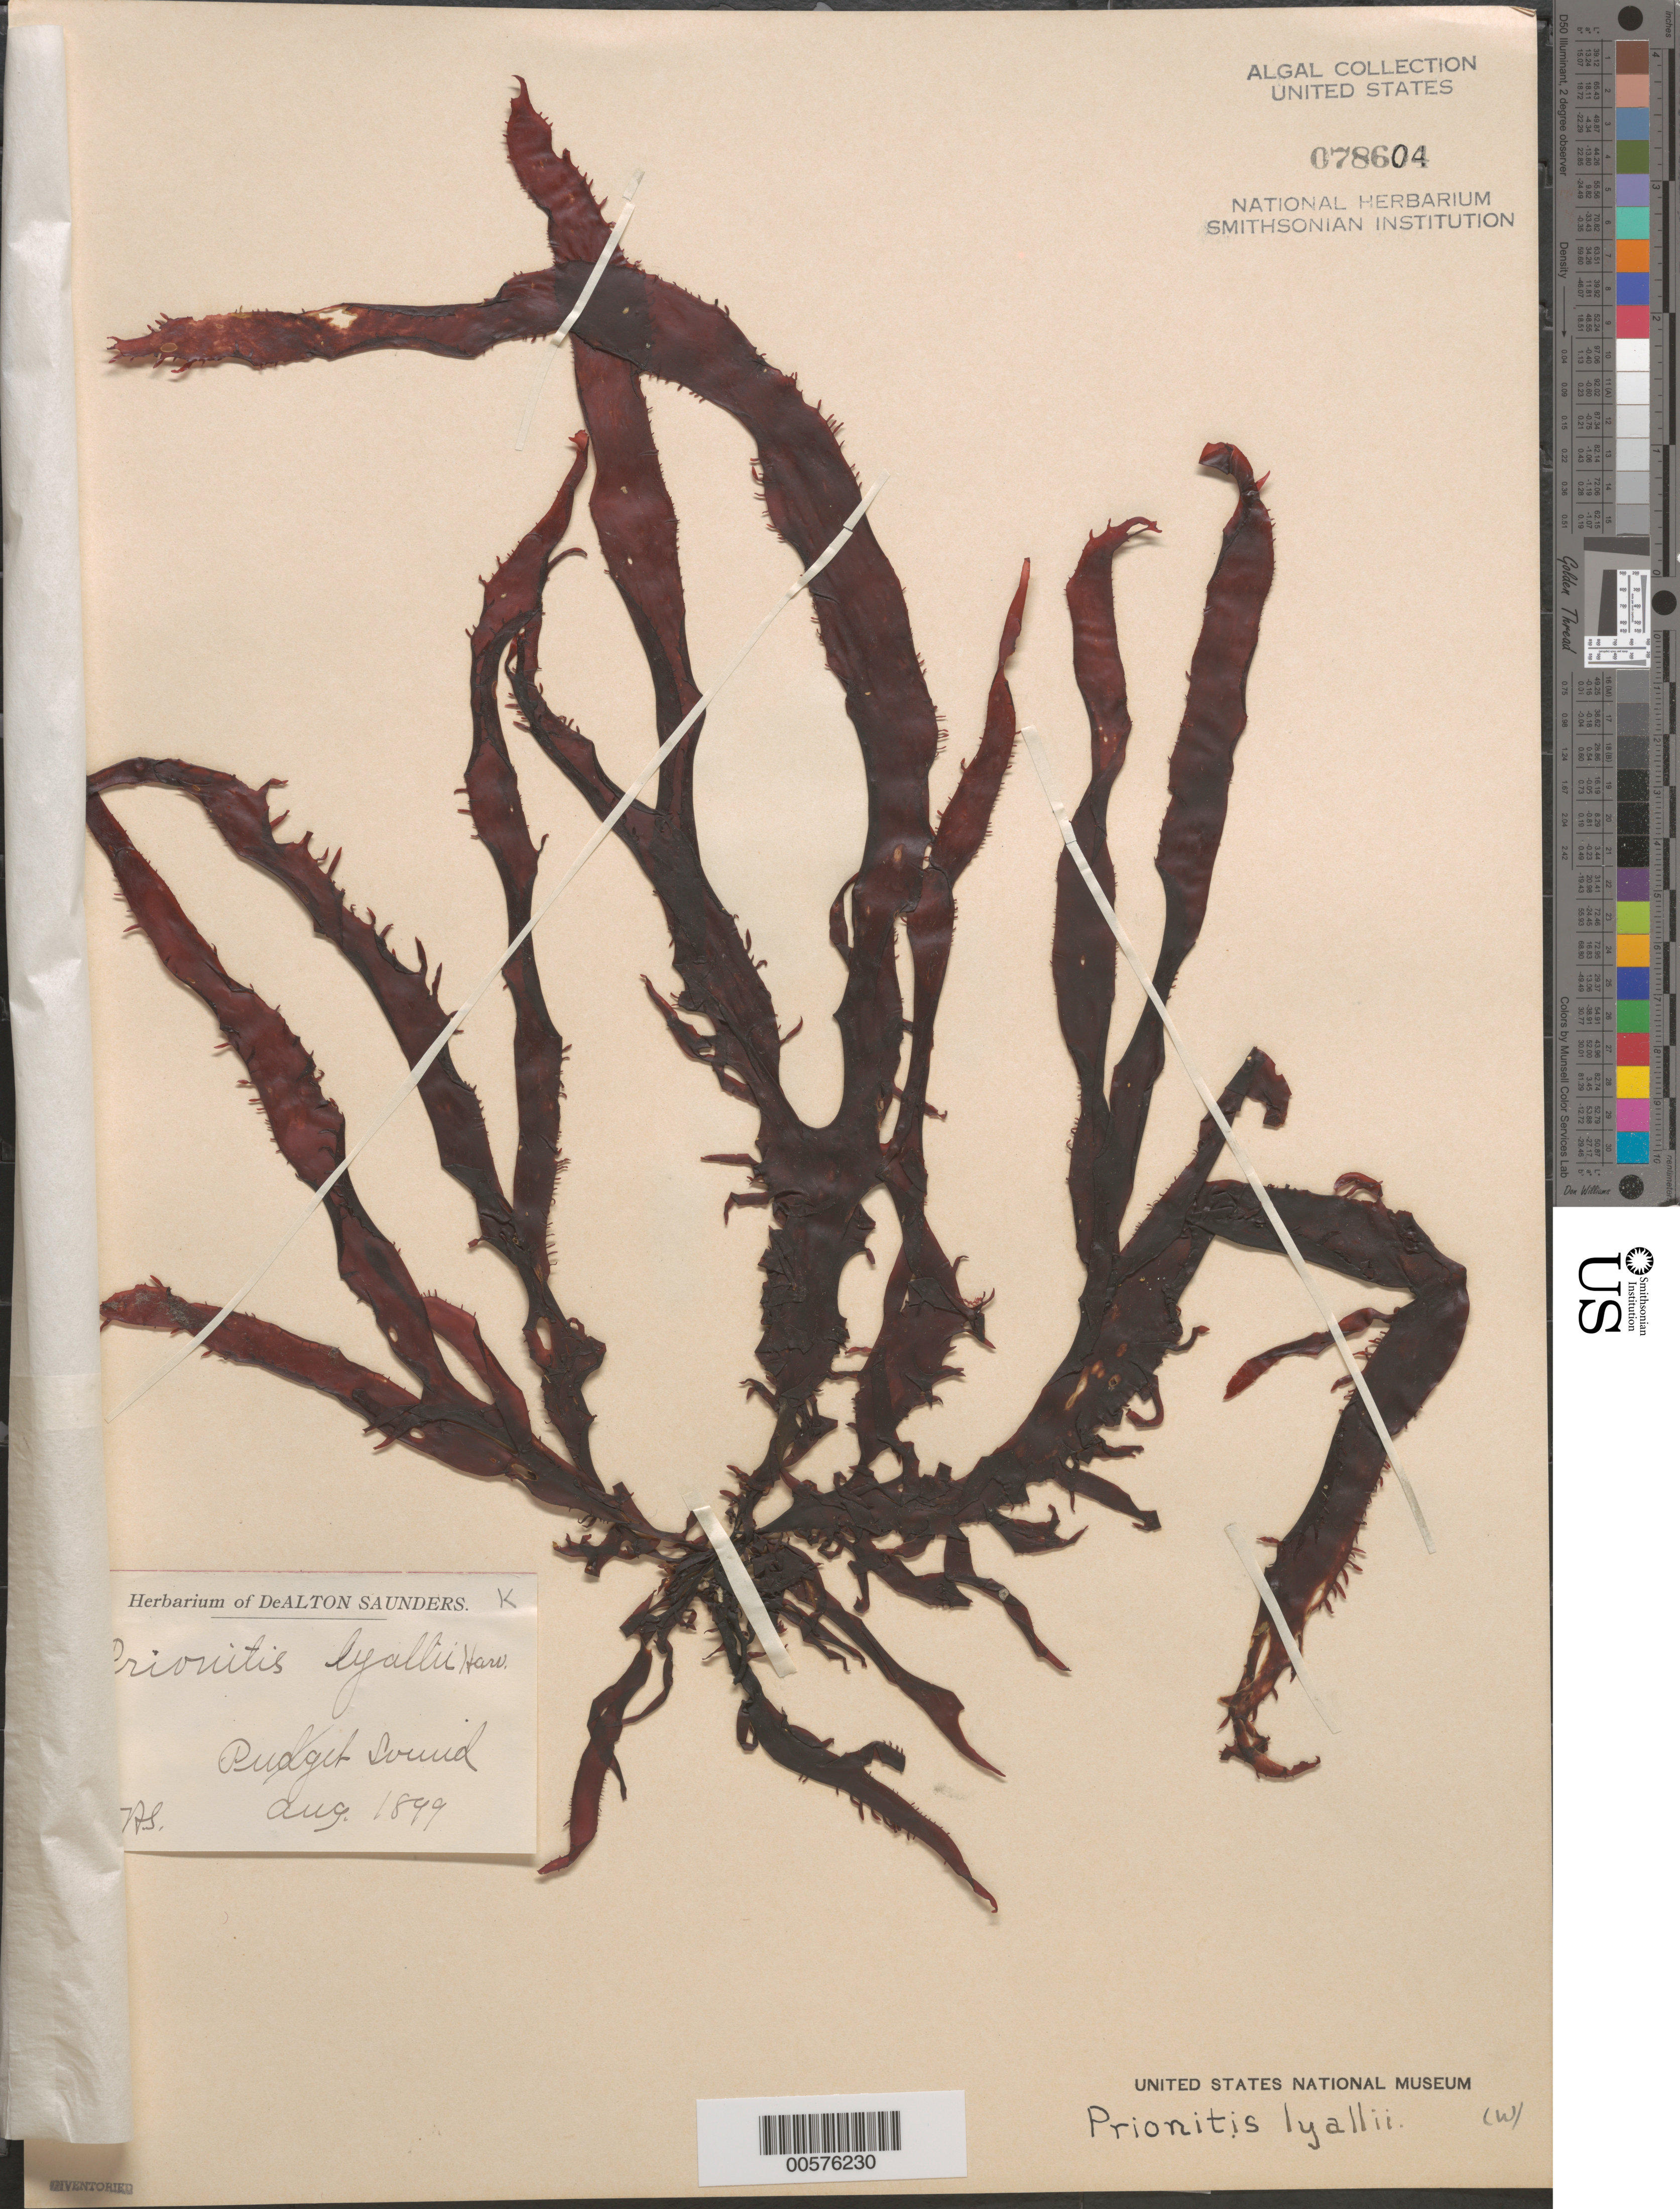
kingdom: Plantae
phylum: Rhodophyta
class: Florideophyceae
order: Cryptonemiales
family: Cryptonemiaceae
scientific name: Prionitis sternbergii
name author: (C. Agardh) J. Agardh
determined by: Algae name updating Project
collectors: D. Saunders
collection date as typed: Aug 1899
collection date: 1899-08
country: United States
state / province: Washington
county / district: King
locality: Puget Sound (Pudget Sound)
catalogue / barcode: US 78604